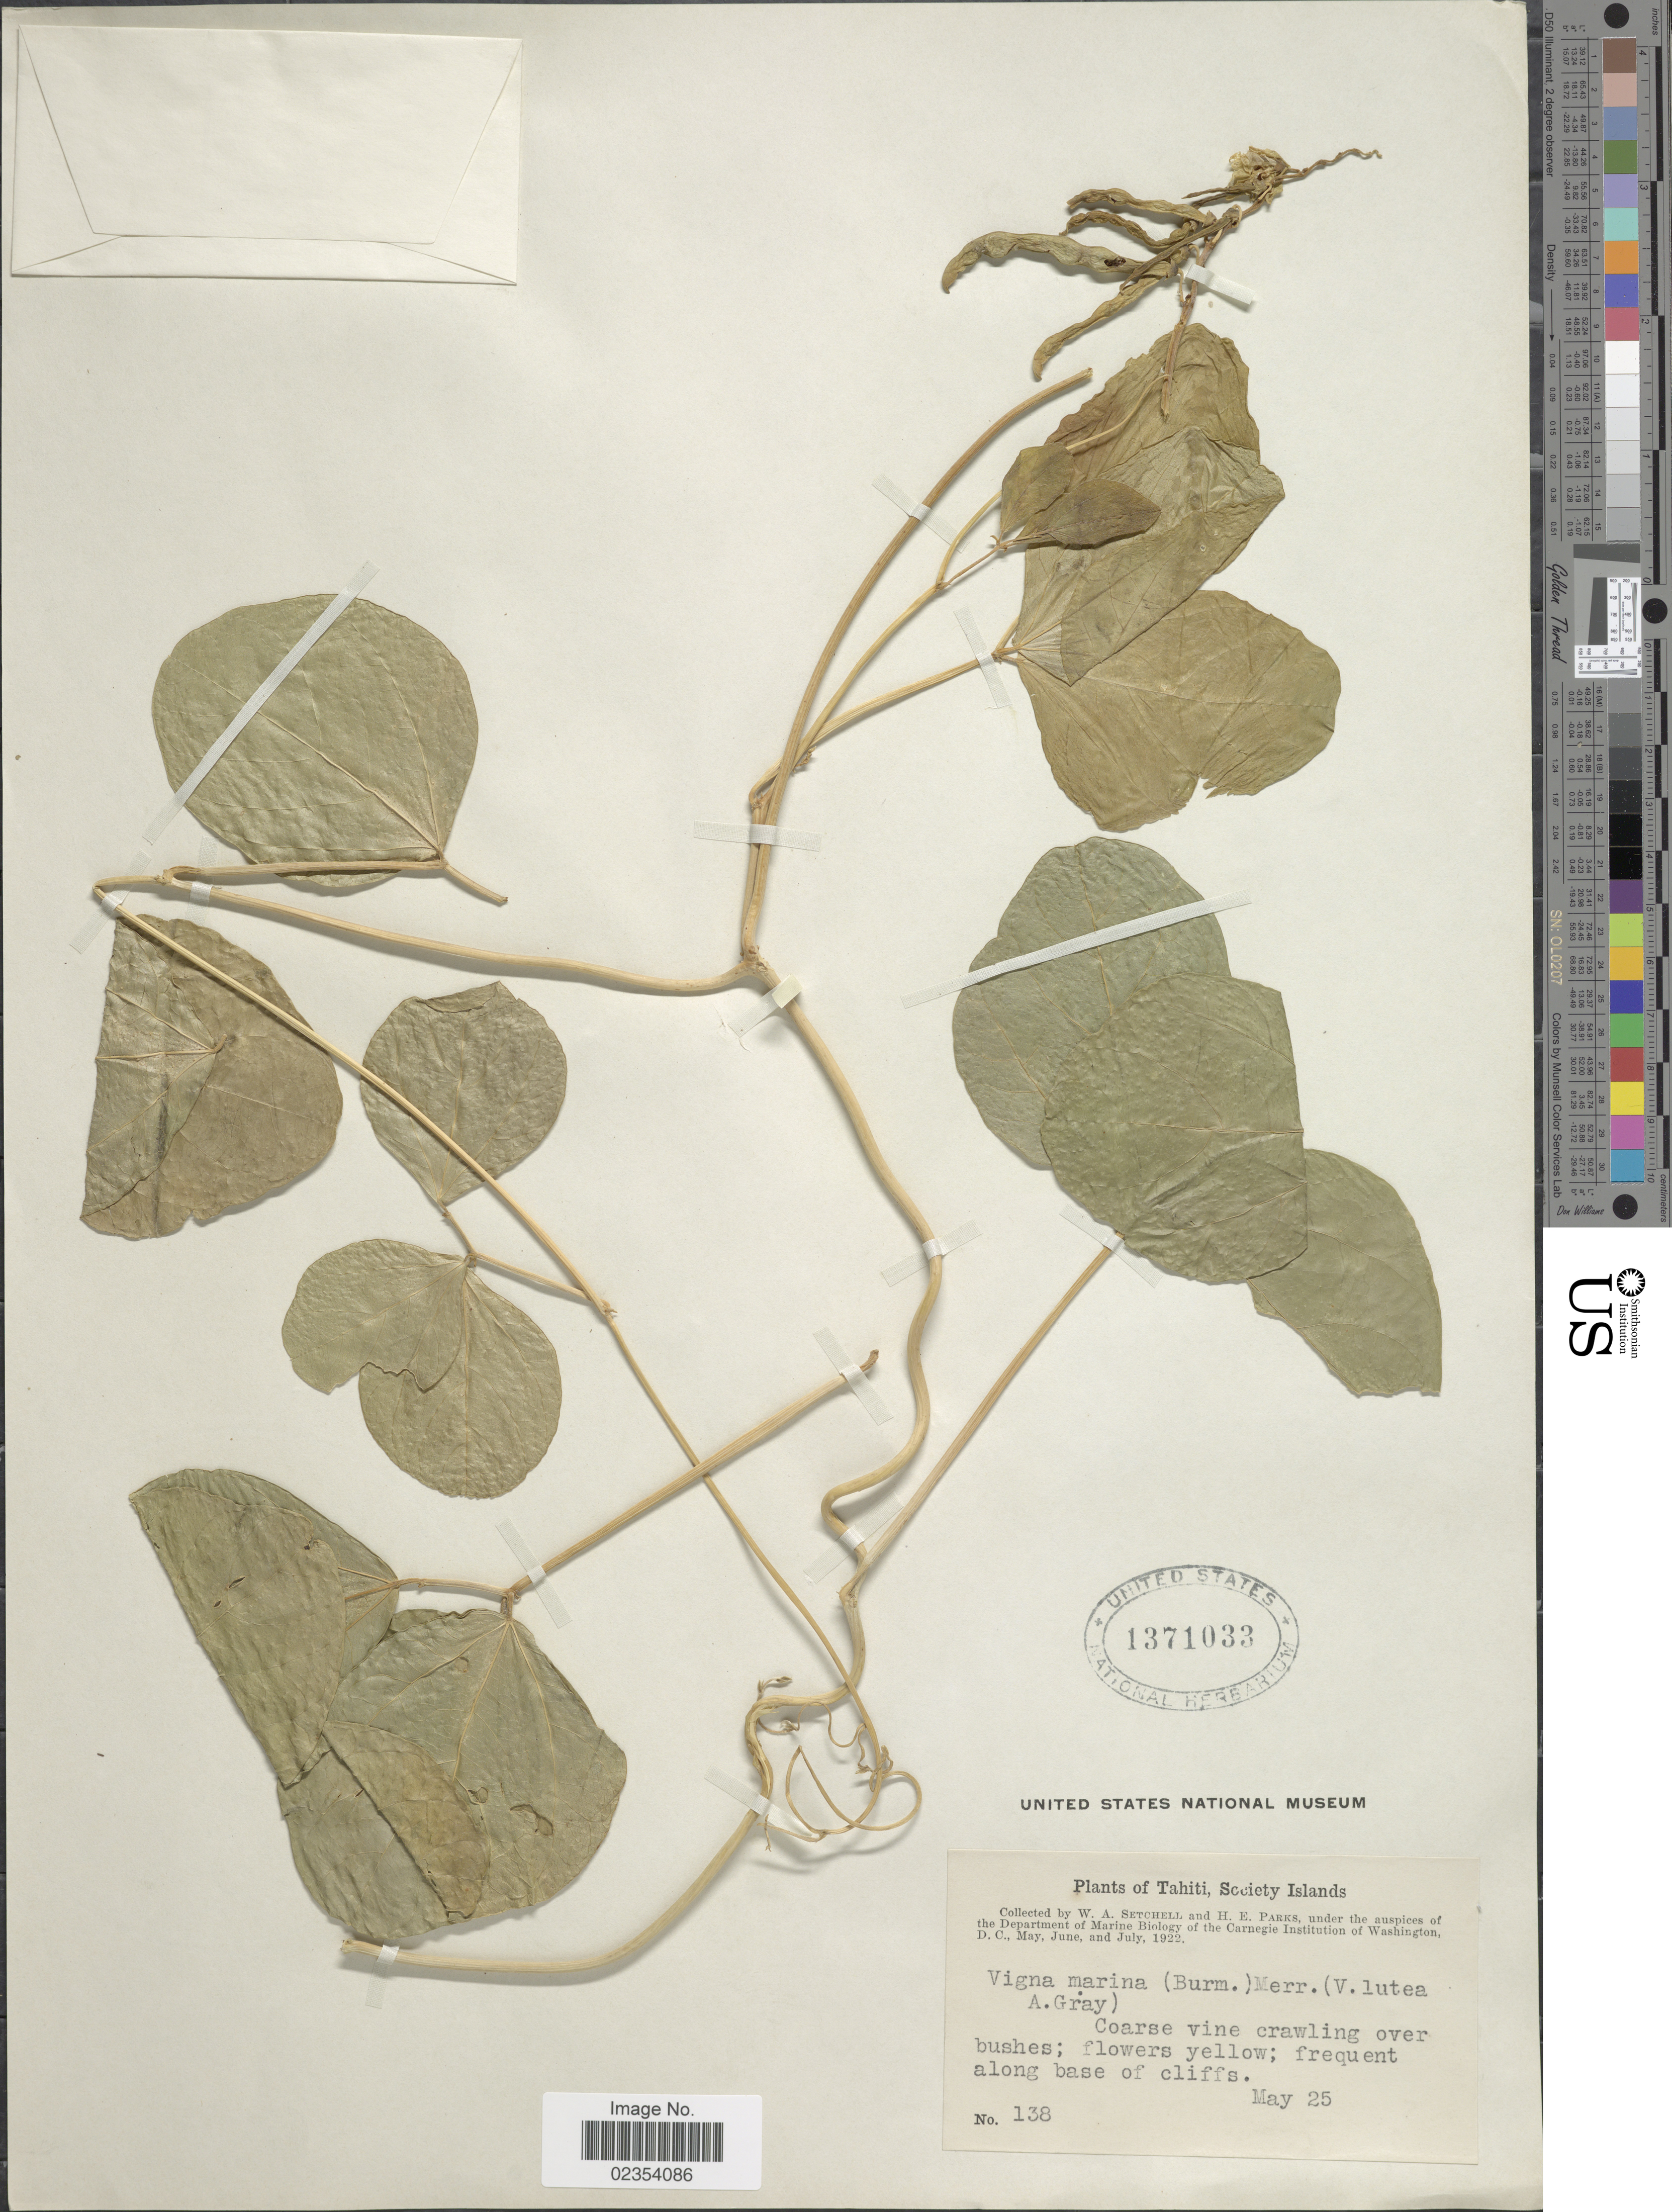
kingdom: Plantae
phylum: Tracheophyta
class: Magnoliopsida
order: Fabales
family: Fabaceae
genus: Vigna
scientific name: Vigna marina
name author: (Burm.) Merr.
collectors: W. Setchell & H. E. Parks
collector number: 138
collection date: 1922-05-25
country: French Polynesia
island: Tahiti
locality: Tahiti, Society Islands. Frequent along base of cliffs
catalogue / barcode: US 1371033